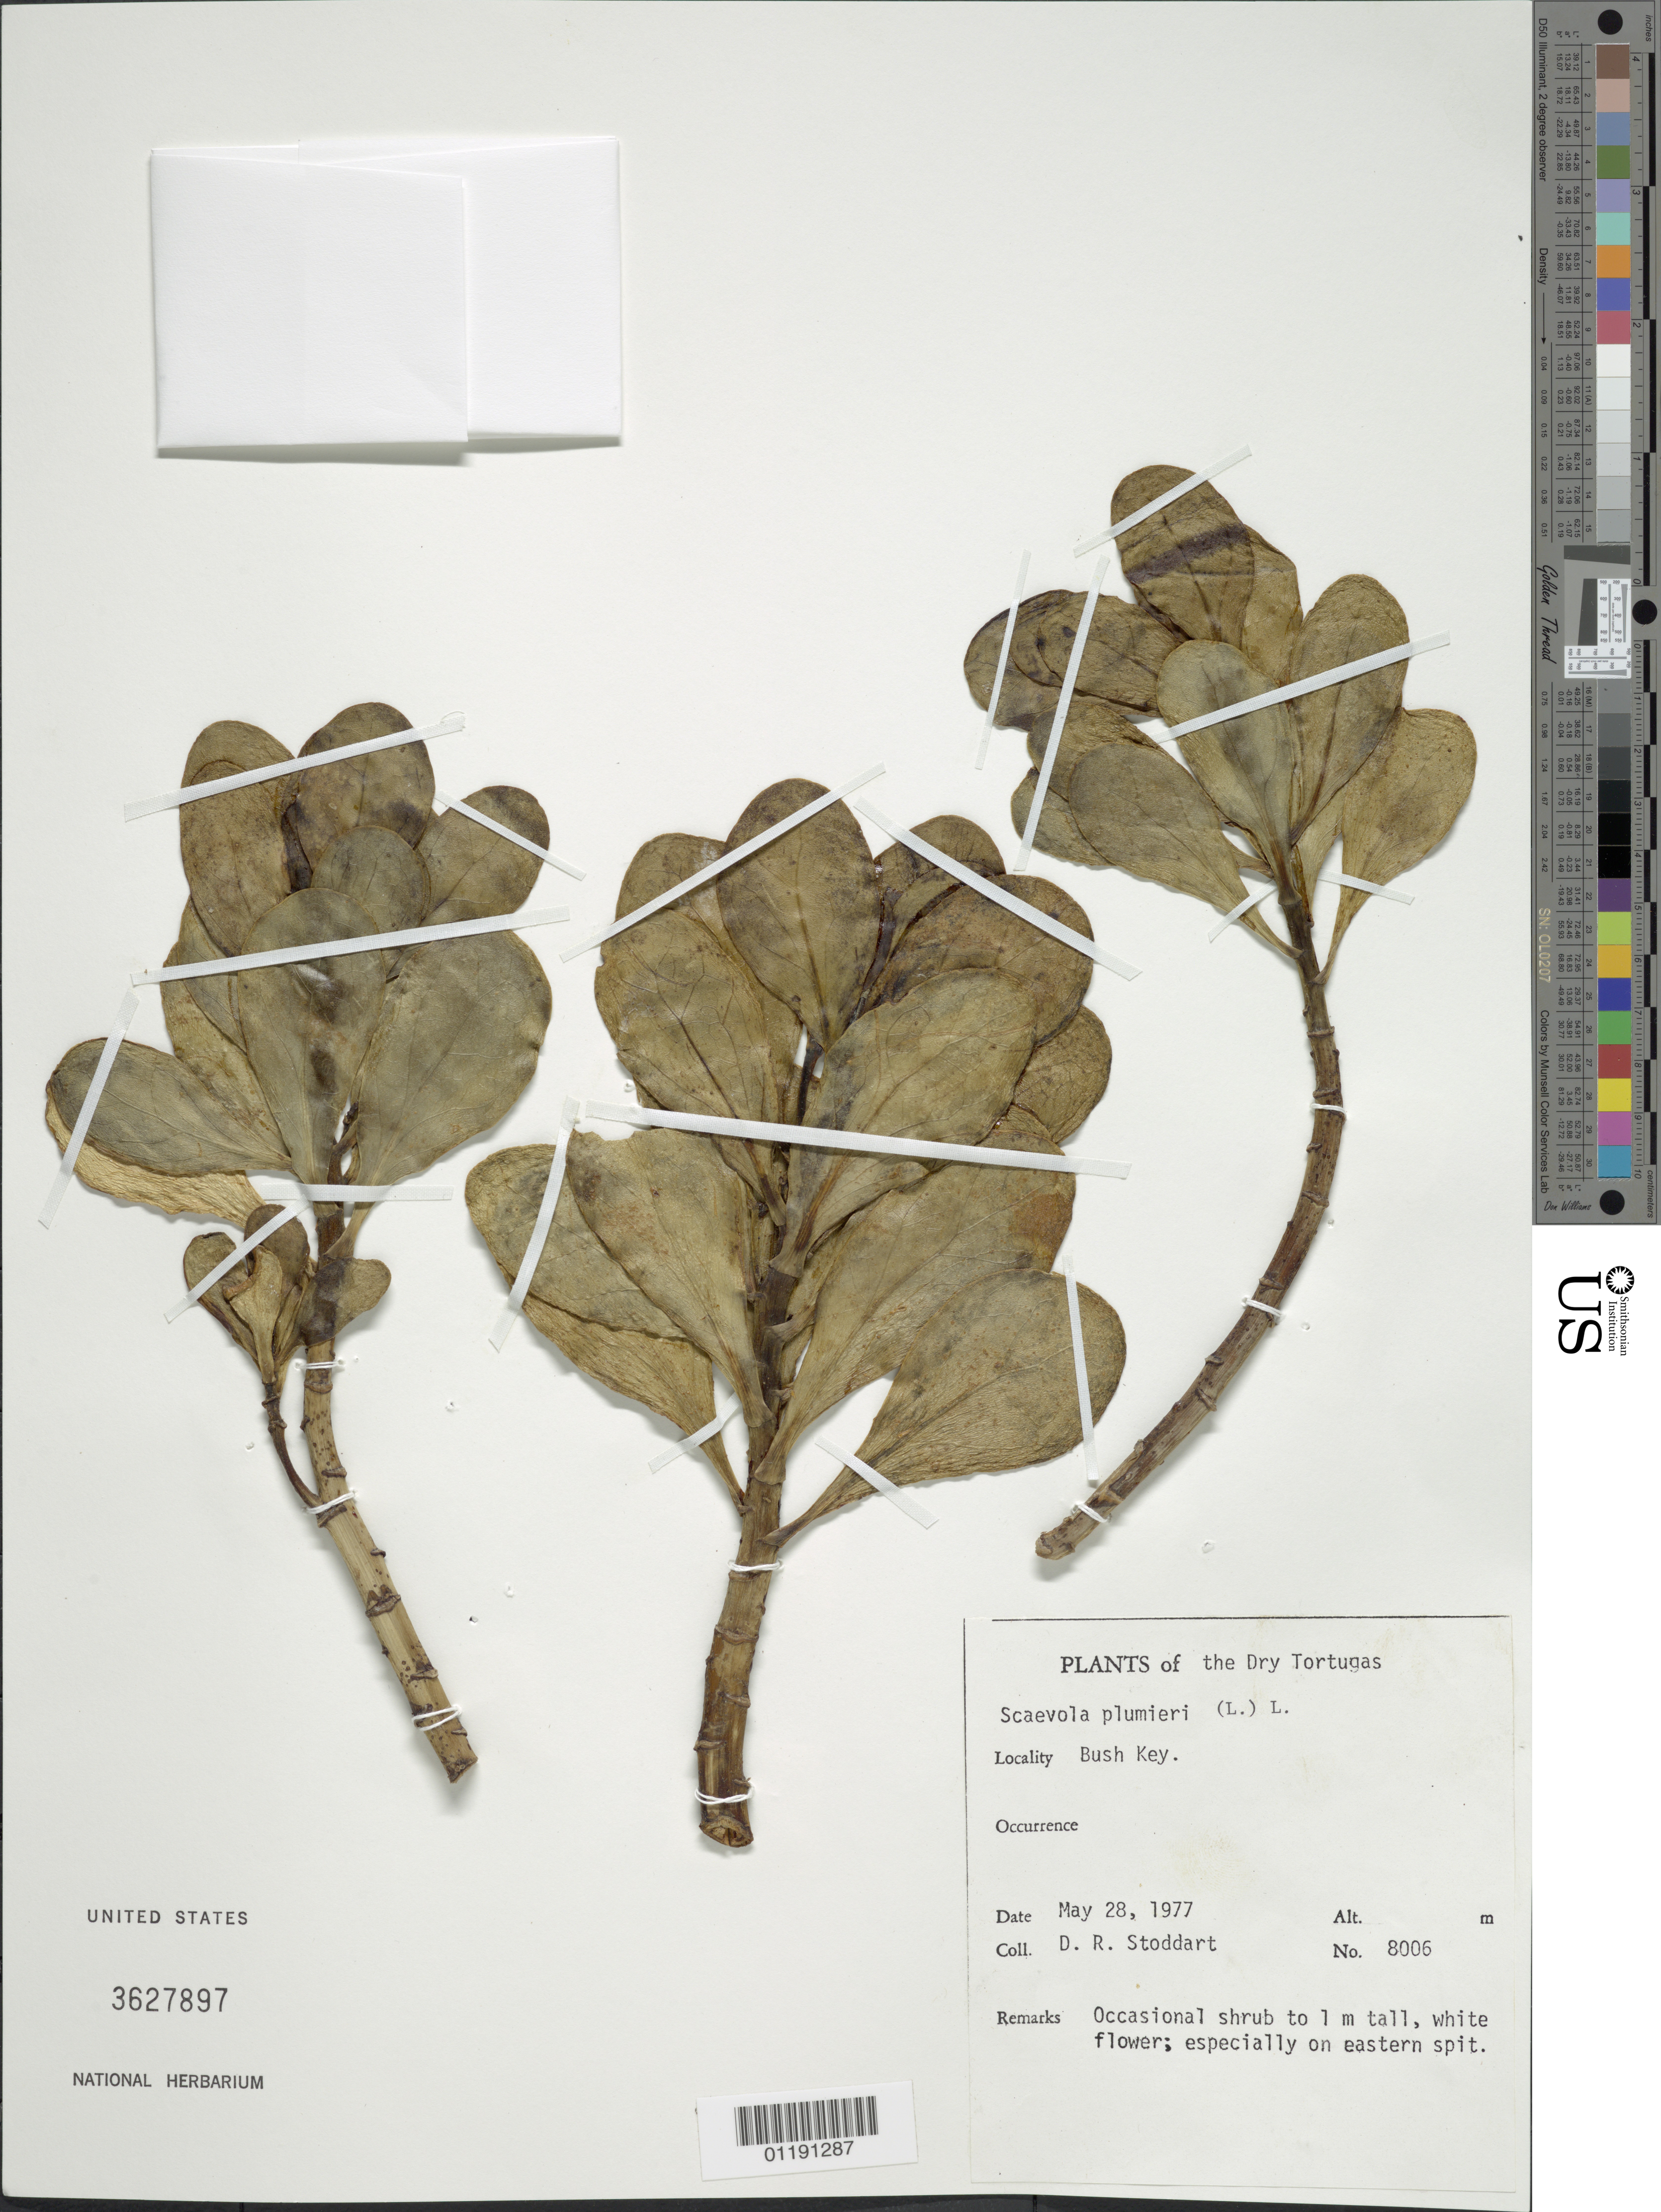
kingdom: Plantae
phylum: Tracheophyta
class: Magnoliopsida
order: Asterales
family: Goodeniaceae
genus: Scaevola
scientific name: Scaevola plumieri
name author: (L.) Vahl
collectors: D. R. Stoddart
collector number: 8006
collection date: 1977-05-28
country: United States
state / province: Florida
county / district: Monroe County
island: Bush Key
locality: Especially common on E spit.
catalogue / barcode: US 3627897